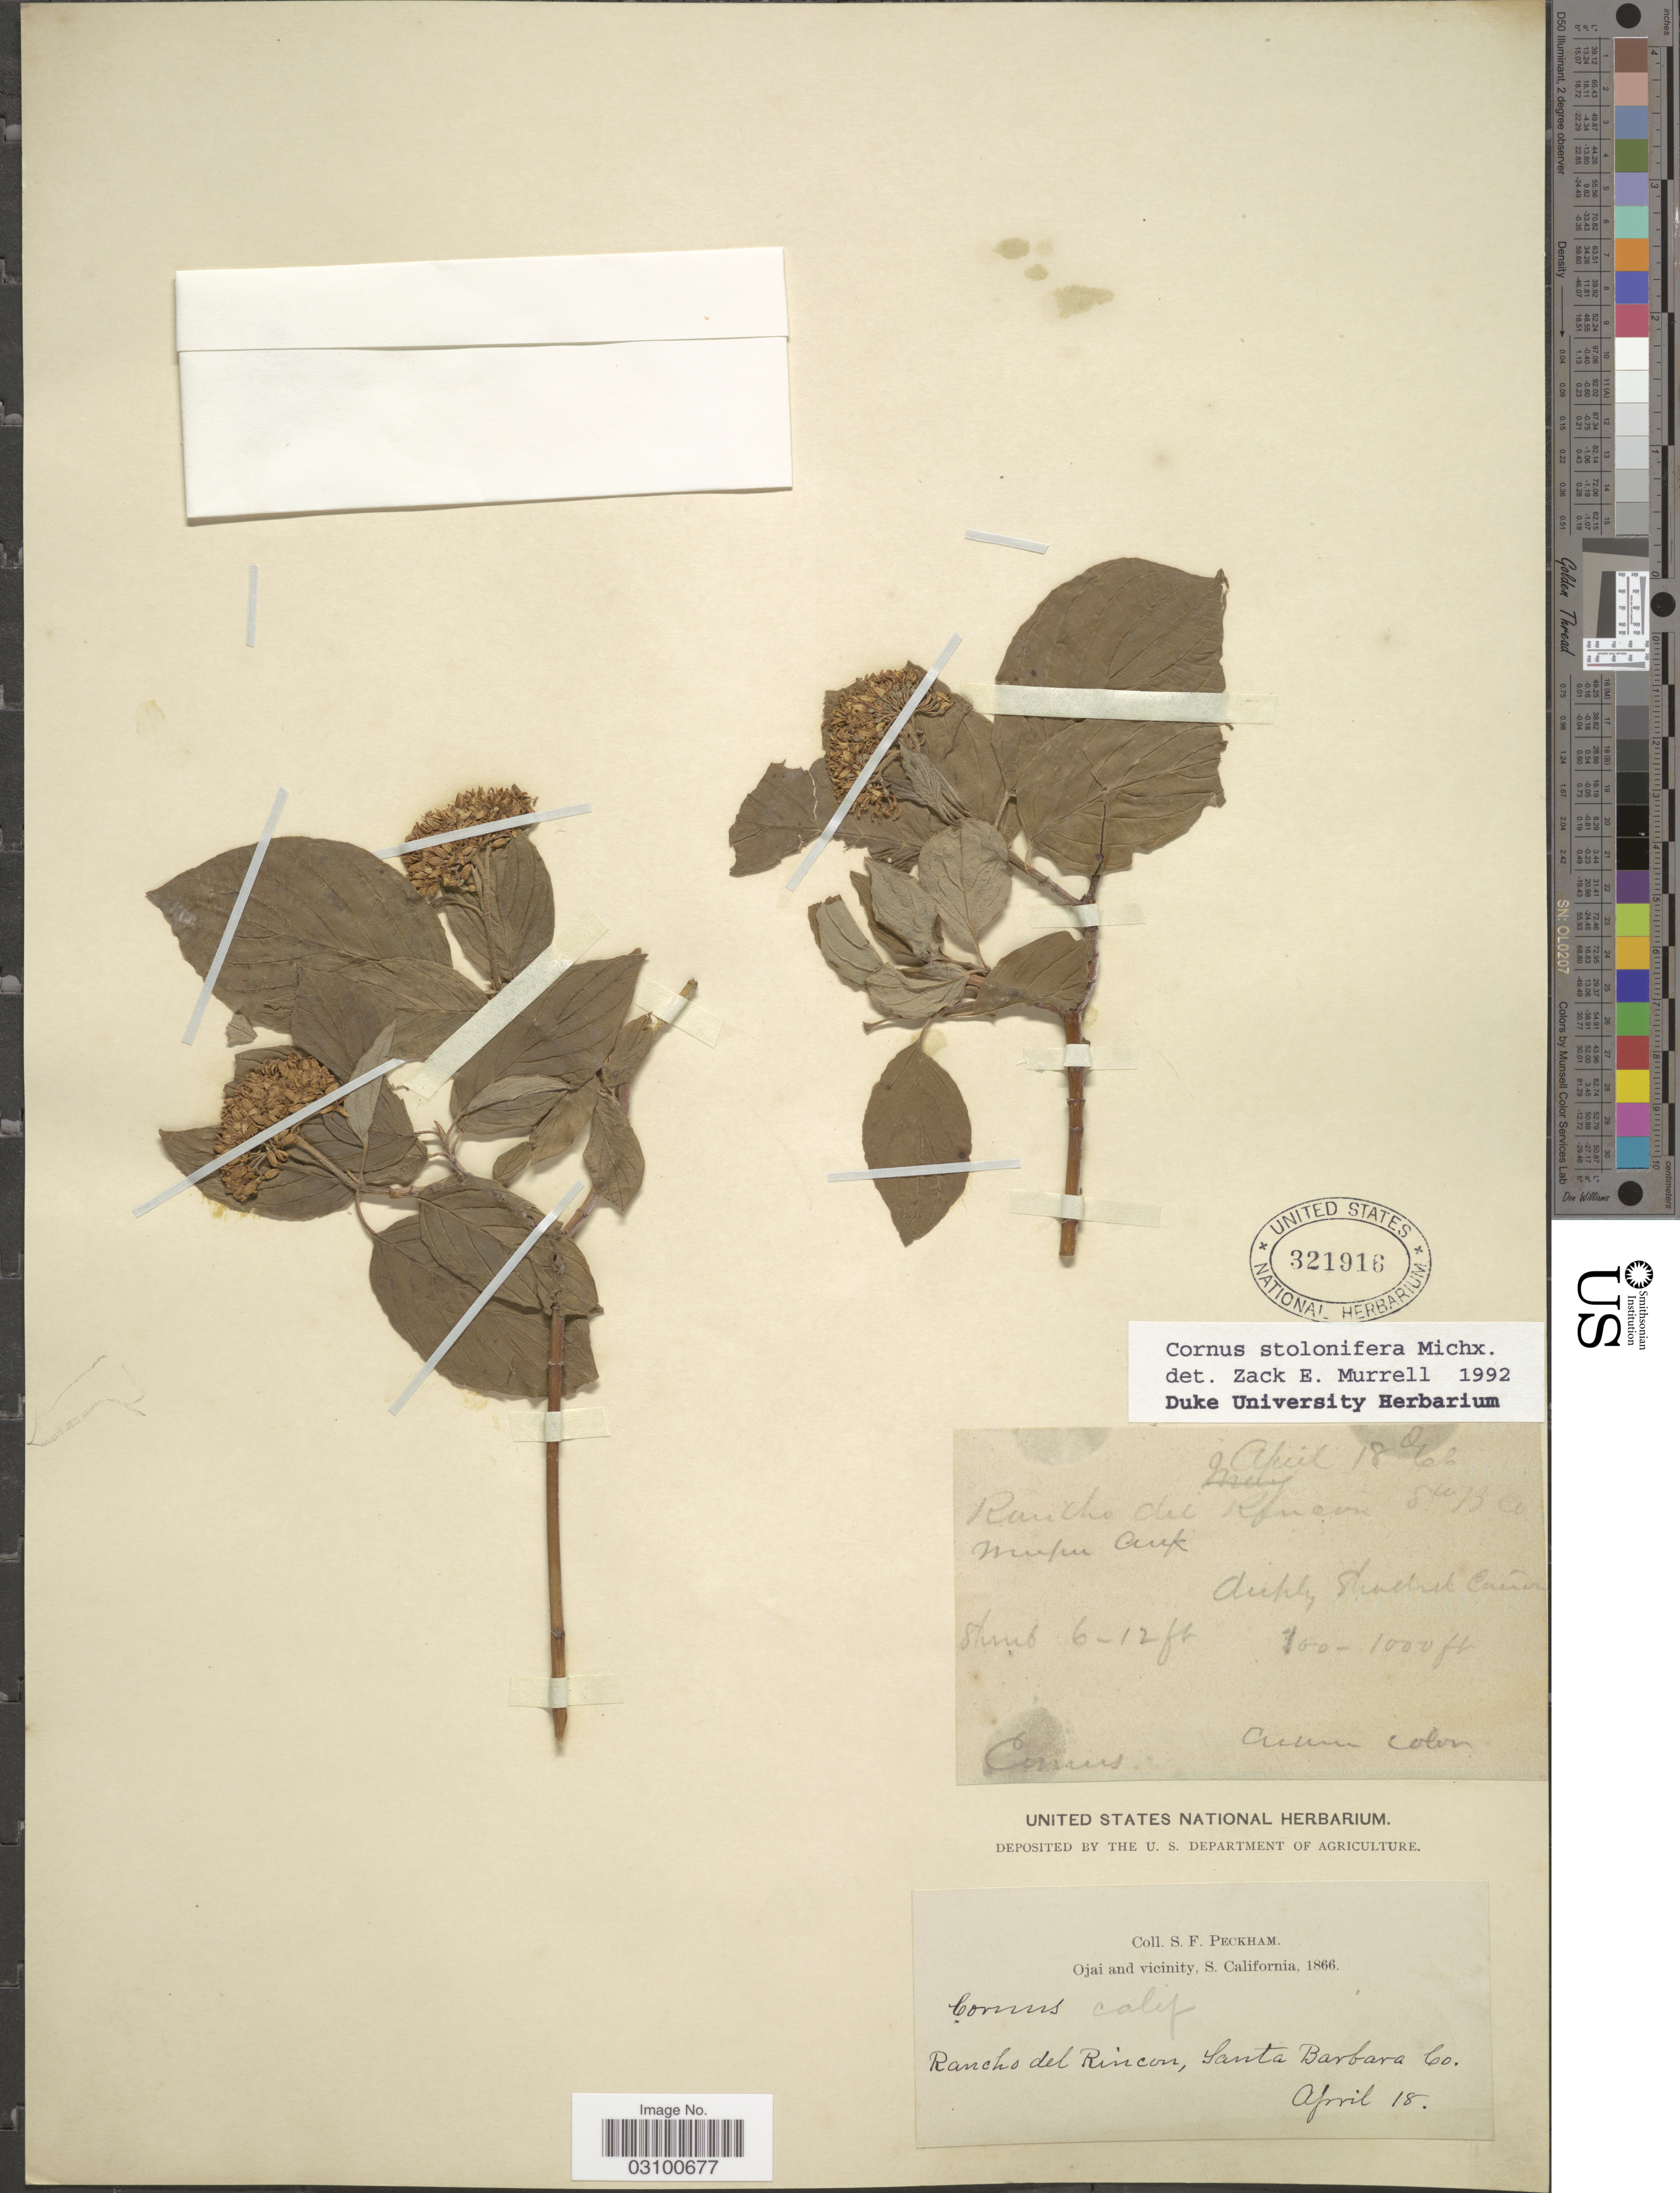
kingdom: Plantae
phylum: Tracheophyta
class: Magnoliopsida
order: Cornales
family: Cornaceae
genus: Cornus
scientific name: Cornus sericea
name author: L.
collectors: S. Peckham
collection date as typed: Transcribed d/m/y: 18/4/66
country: United States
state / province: California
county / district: Santa Barbara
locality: Ojai and vicinity, S. California. Rancho del Rincon, Santa Barbara Co.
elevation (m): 213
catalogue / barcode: US 321916